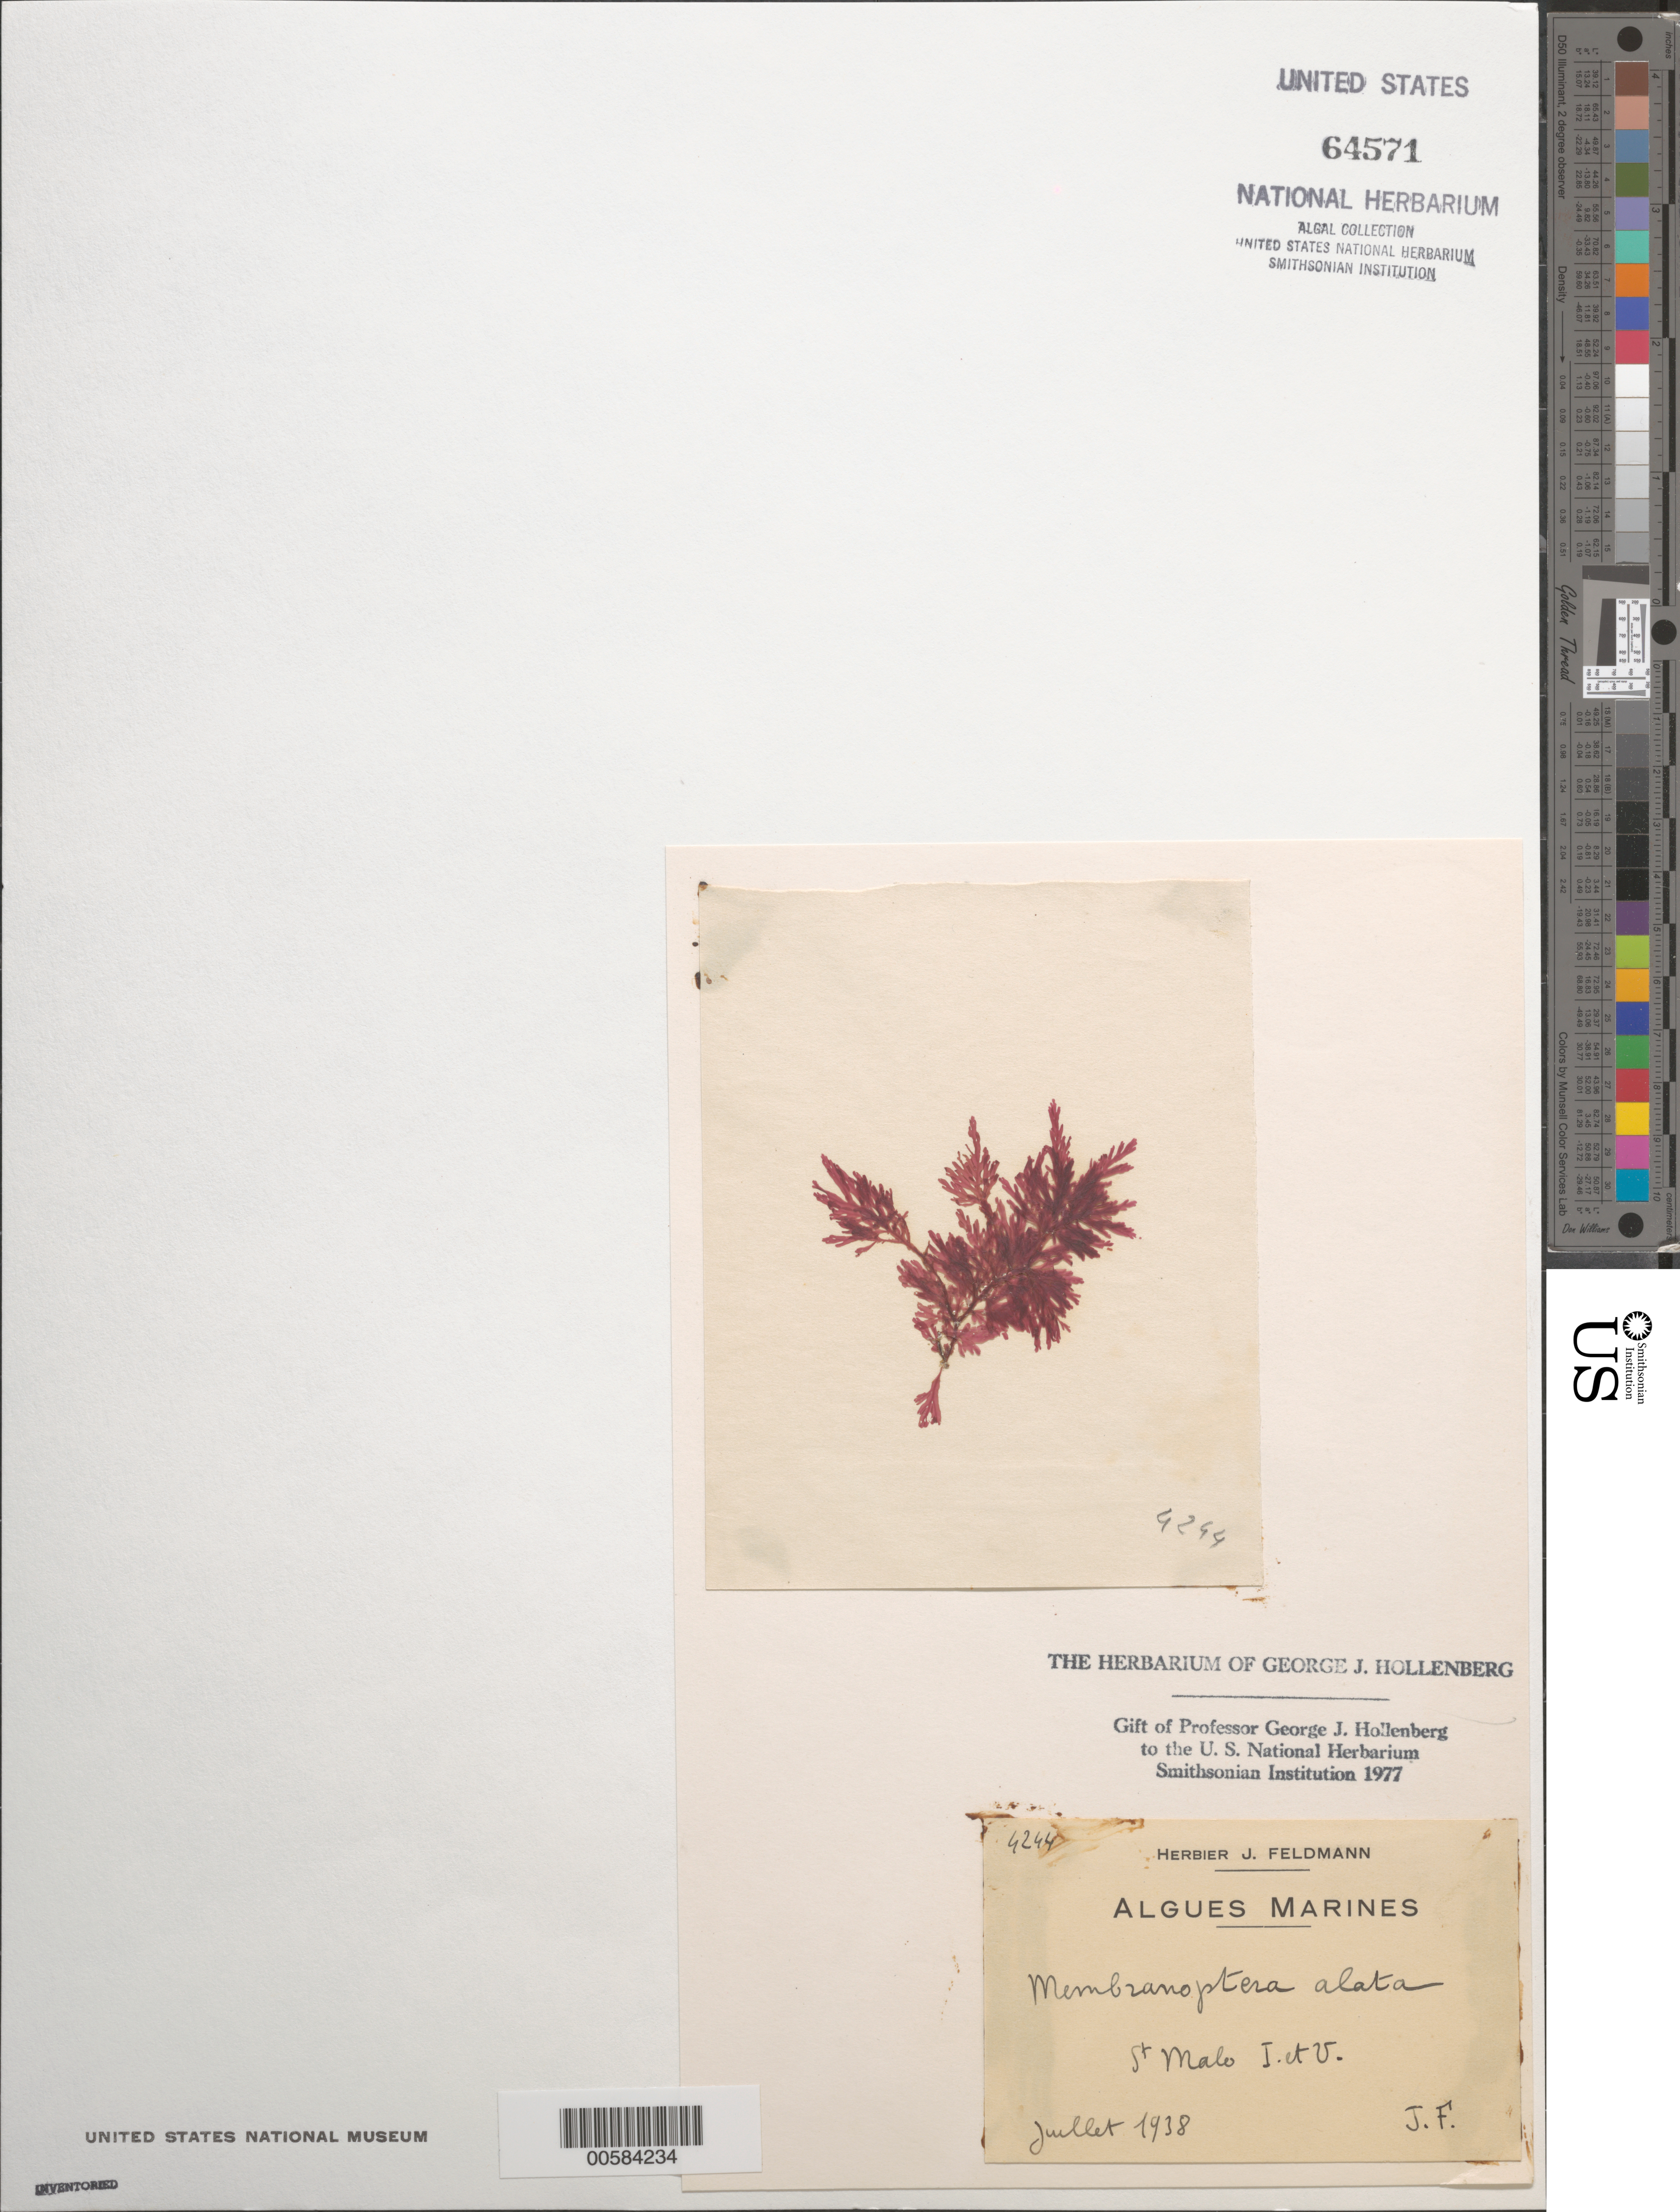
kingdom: Plantae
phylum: Rhodophyta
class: Florideophyceae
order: Ceramiales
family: Delesseriaceae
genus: Membranoptera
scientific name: Membranoptera alata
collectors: J. Feldmann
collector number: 4244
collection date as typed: Jul 1938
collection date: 1938-07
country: France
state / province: Bretagne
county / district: Ille-et-Vilaine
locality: St. Malo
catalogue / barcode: US 64571